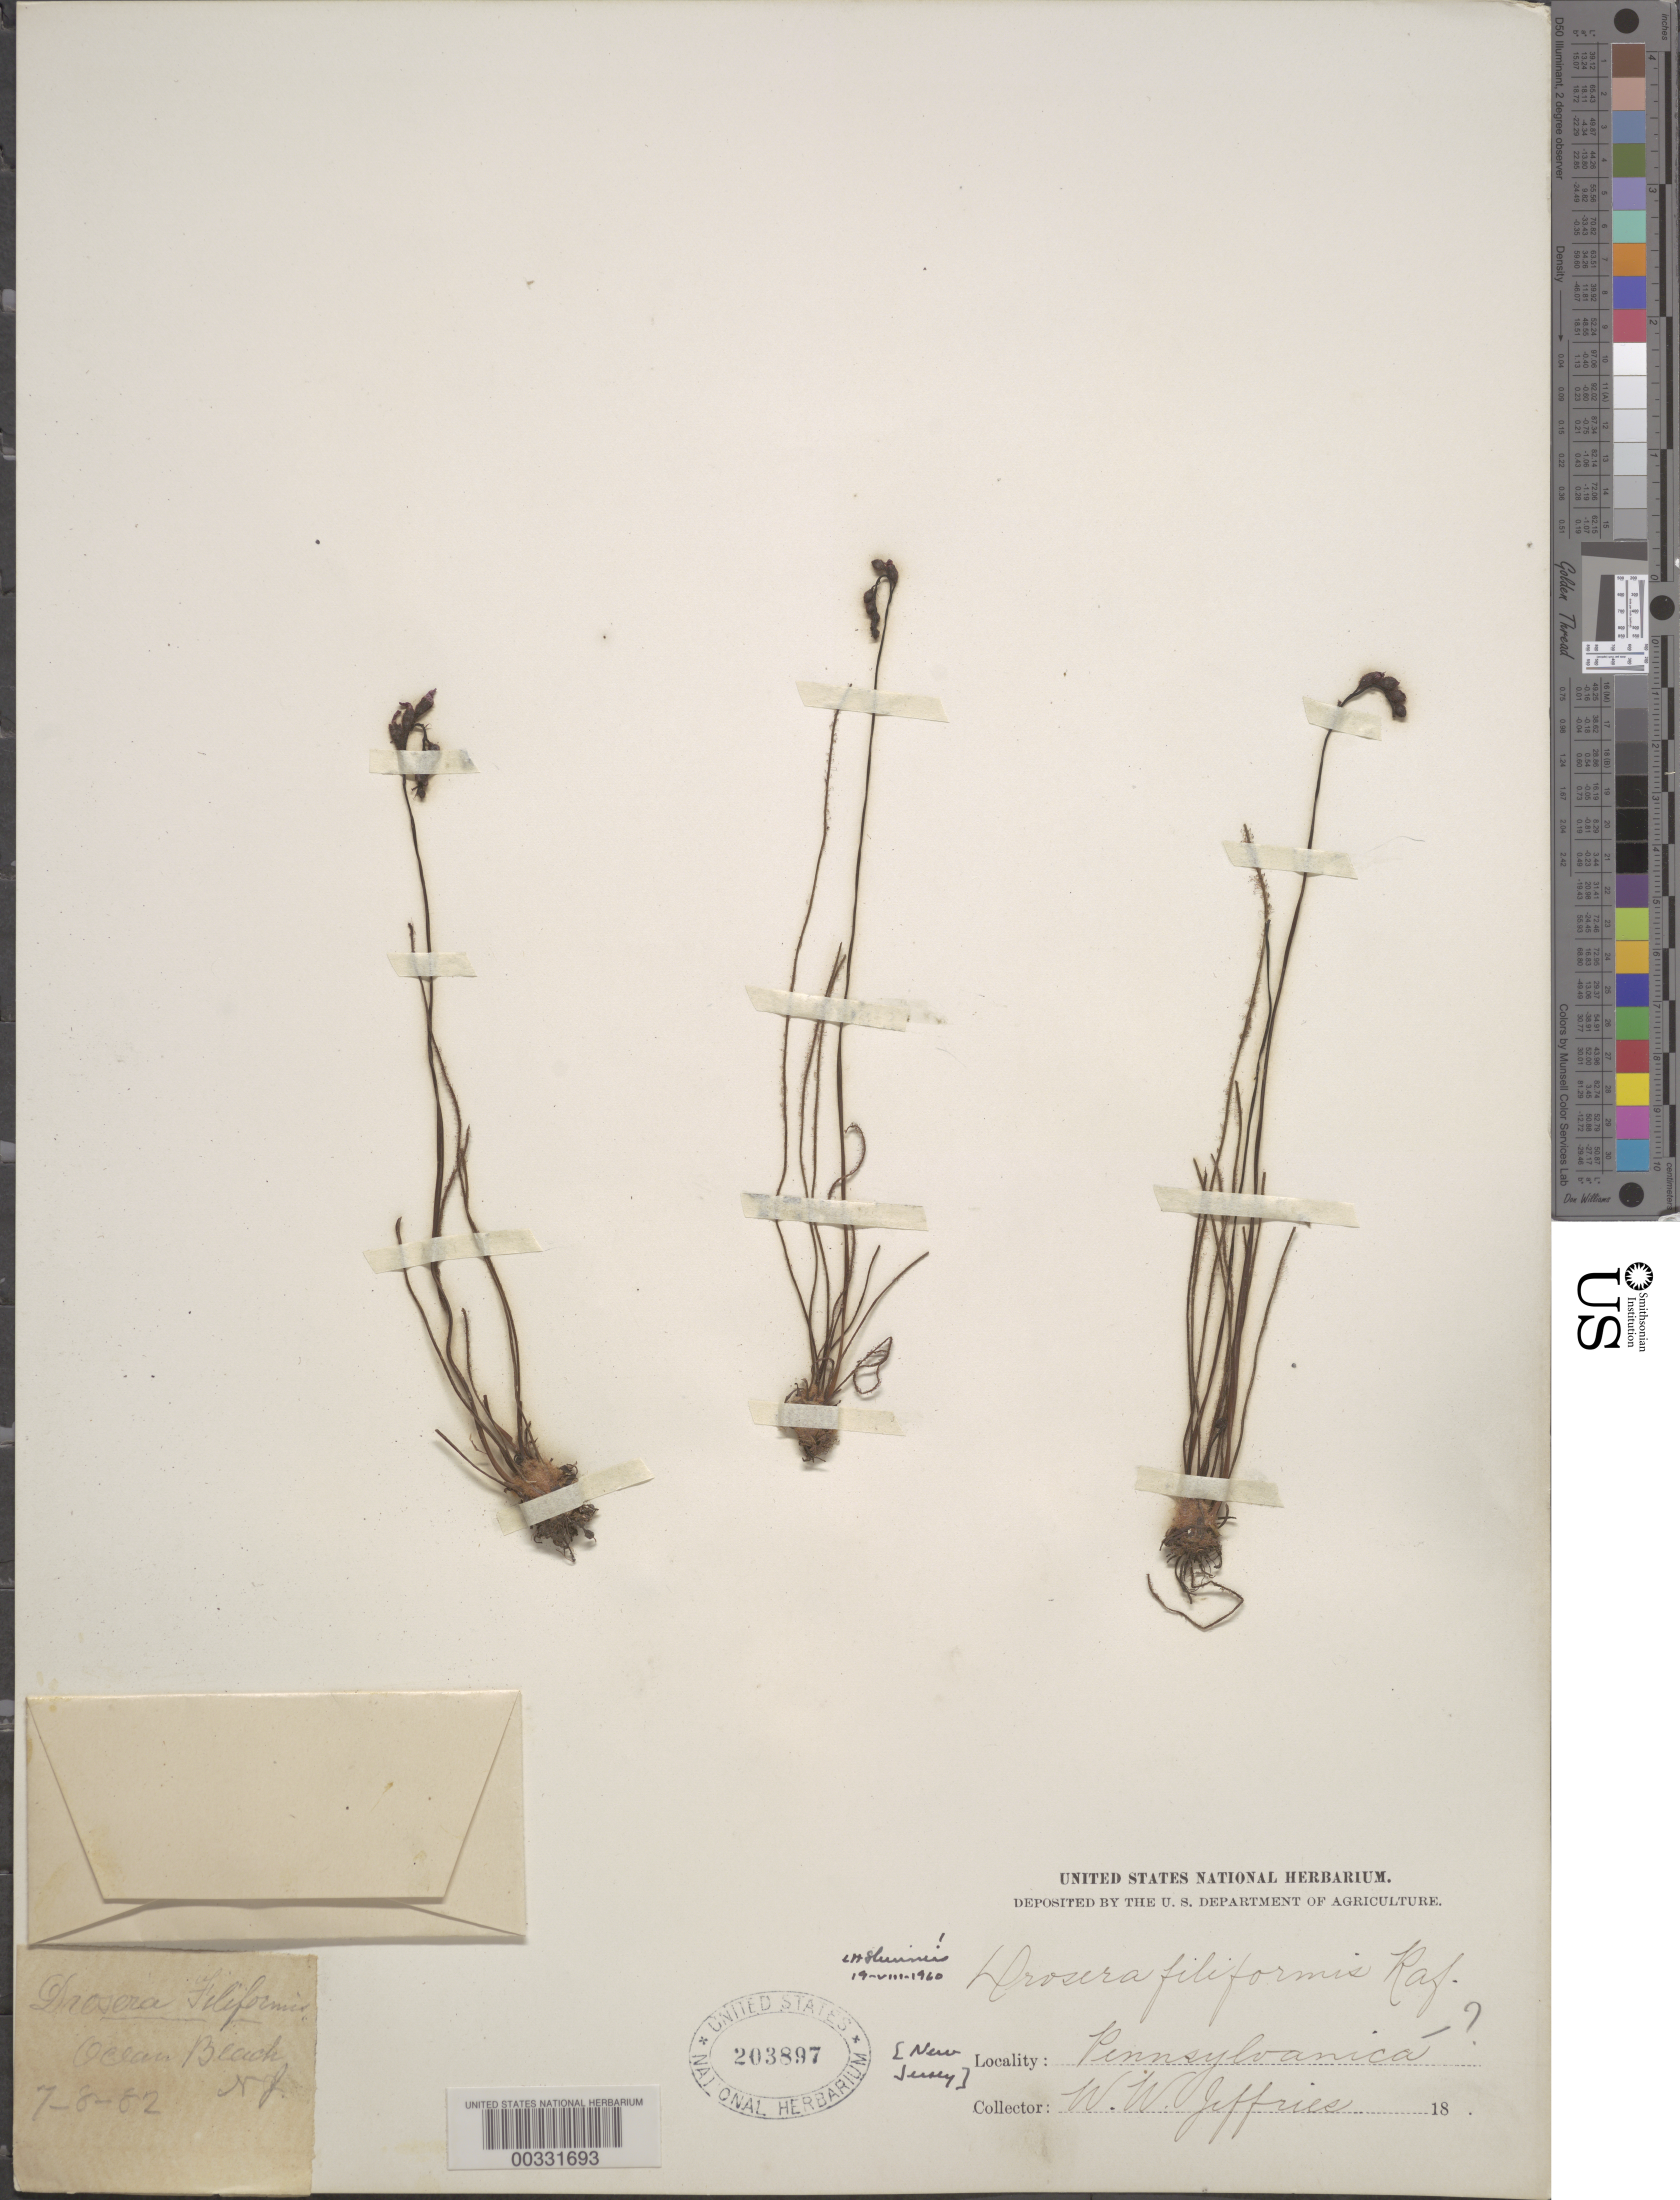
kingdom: Plantae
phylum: Tracheophyta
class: Magnoliopsida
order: Caryophyllales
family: Droseraceae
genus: Drosera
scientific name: Drosera filiformis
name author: Raf.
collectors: W. Jeffries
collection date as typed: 07 Aug 1882 or 08 Jul 1882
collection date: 1882-07-08 or 1882-08-07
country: United States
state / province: New Jersey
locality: Ocean beach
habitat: Pennsylvanica.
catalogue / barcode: US 203897